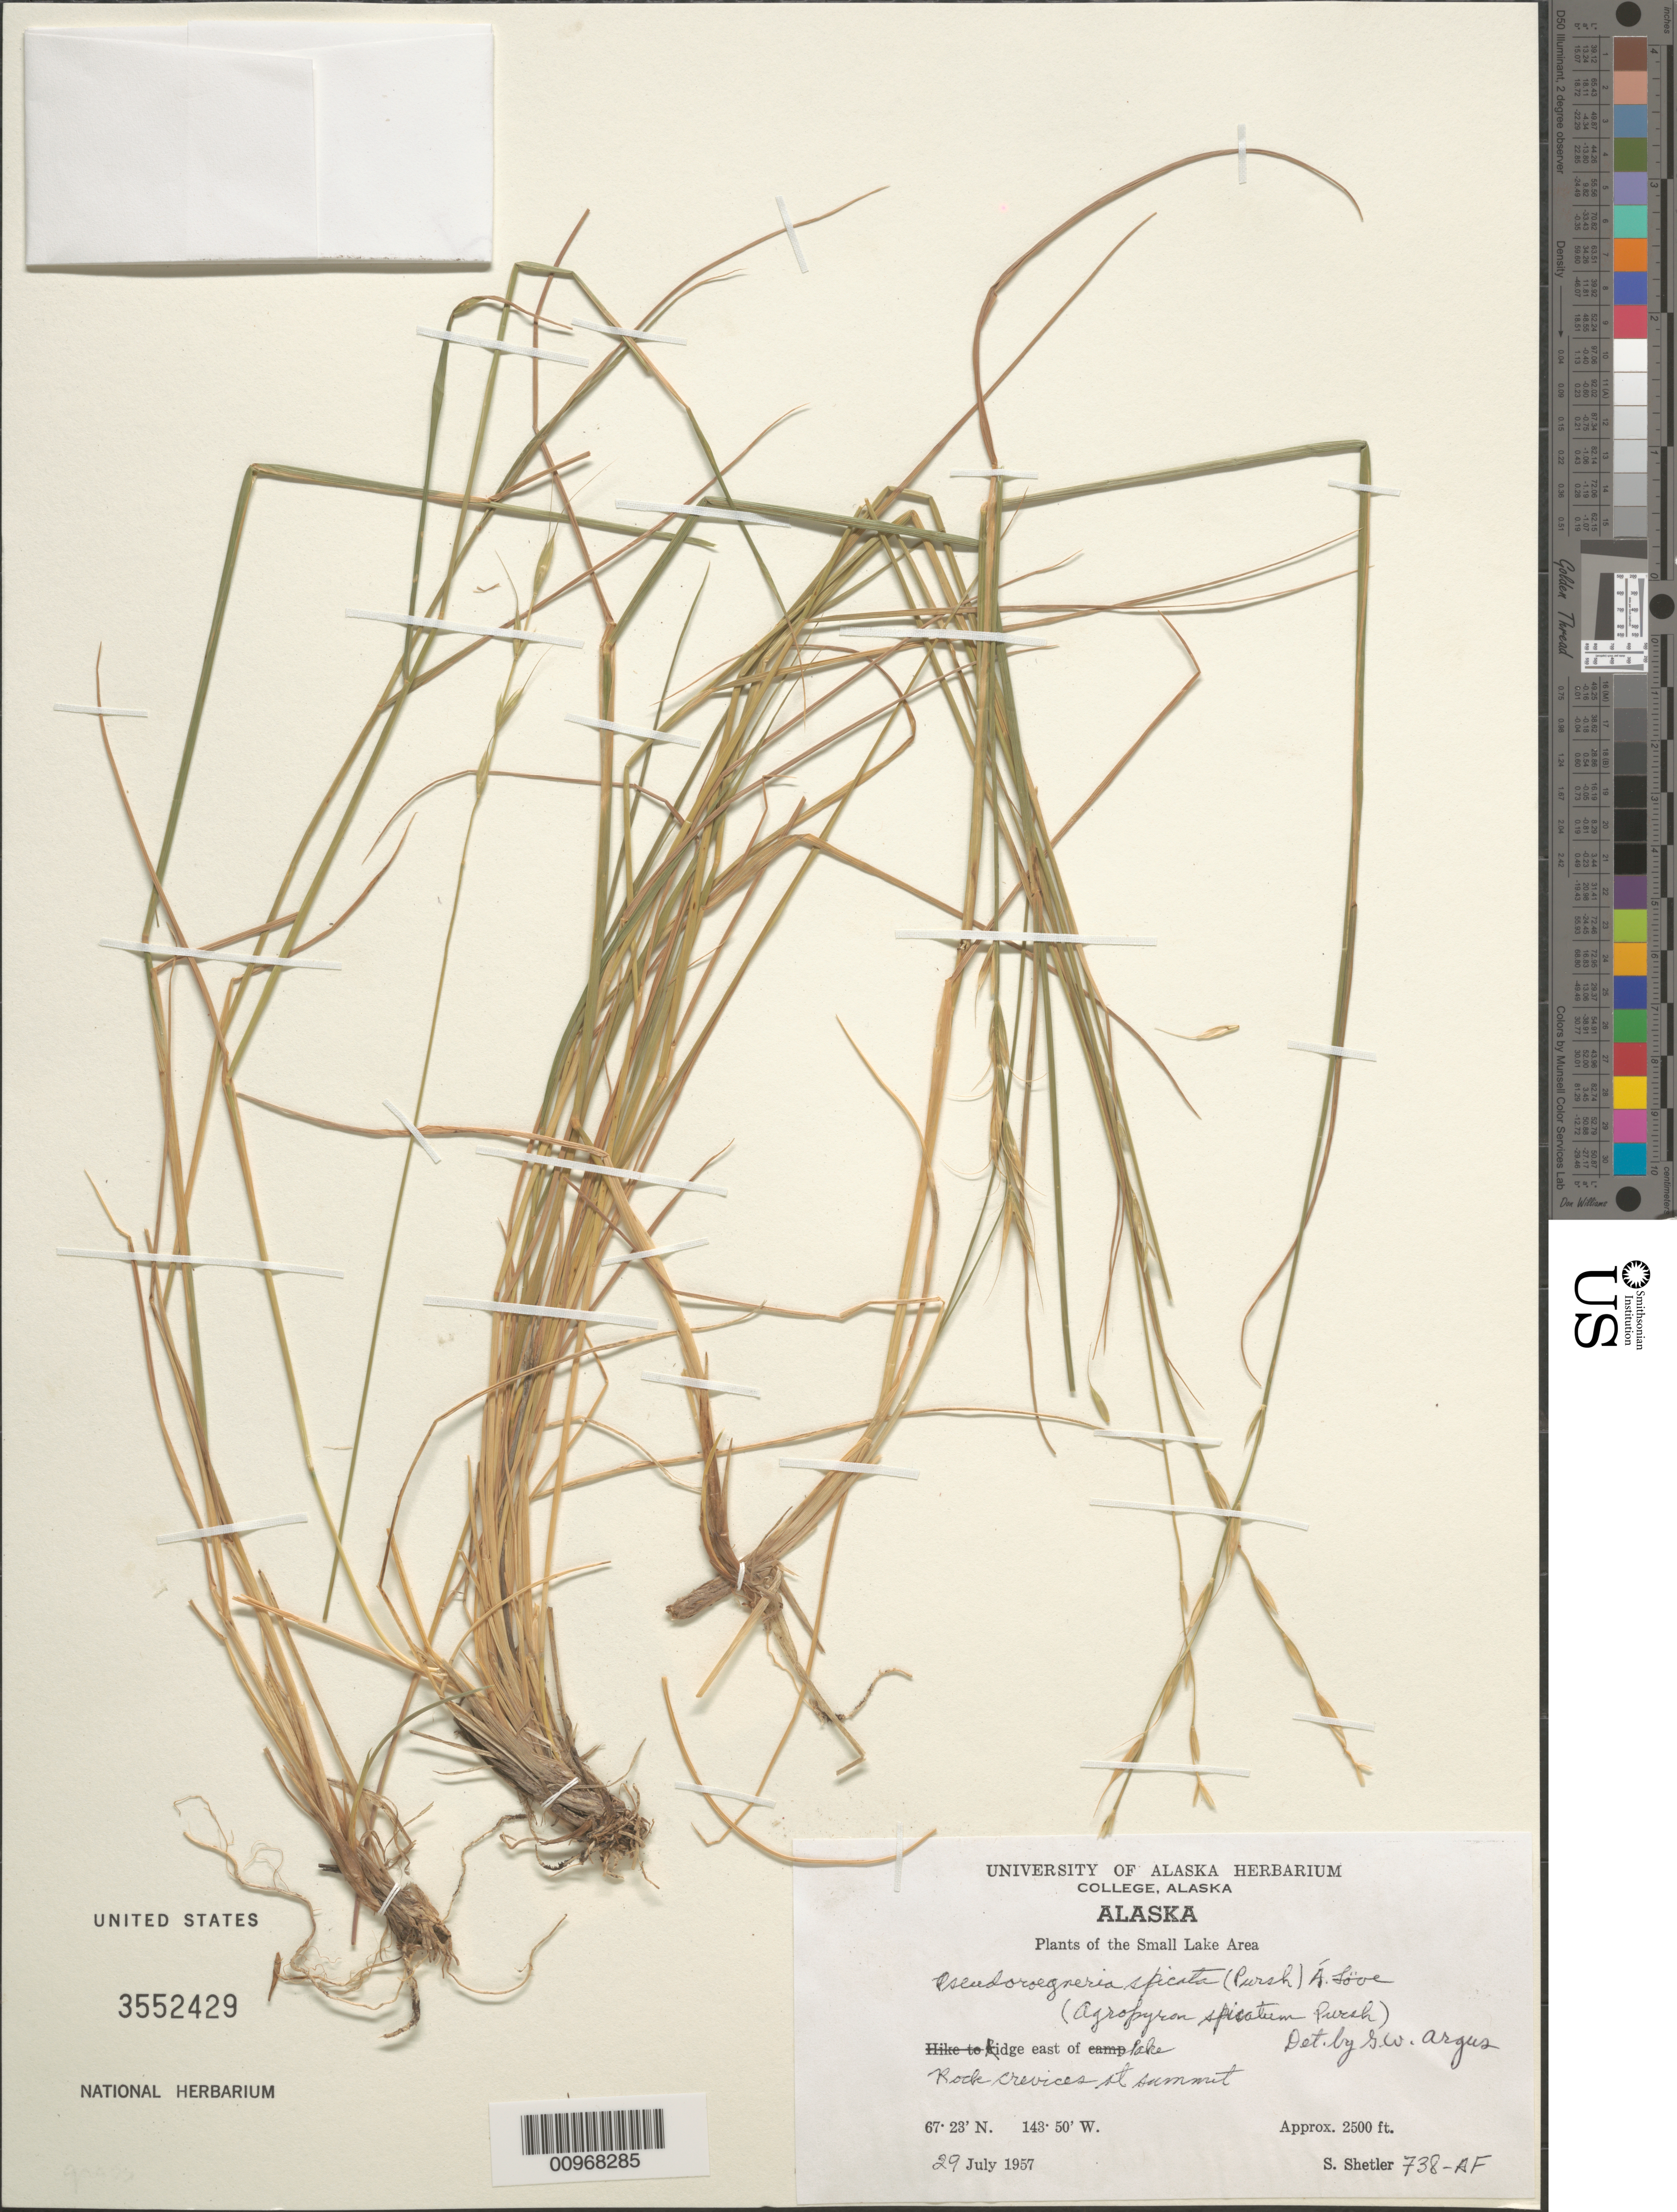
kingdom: Plantae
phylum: Tracheophyta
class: Liliopsida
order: Poales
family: Poaceae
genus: Pseudoroegneria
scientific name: Pseudoroegneria spicata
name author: (Pursh) Á. Löve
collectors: S. Shetler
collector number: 738-AF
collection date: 1957-07-29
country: United States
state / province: Alaska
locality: Small Lake Area. Ridge east of lake. Rock crevices at summit.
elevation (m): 762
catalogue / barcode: US 3552429